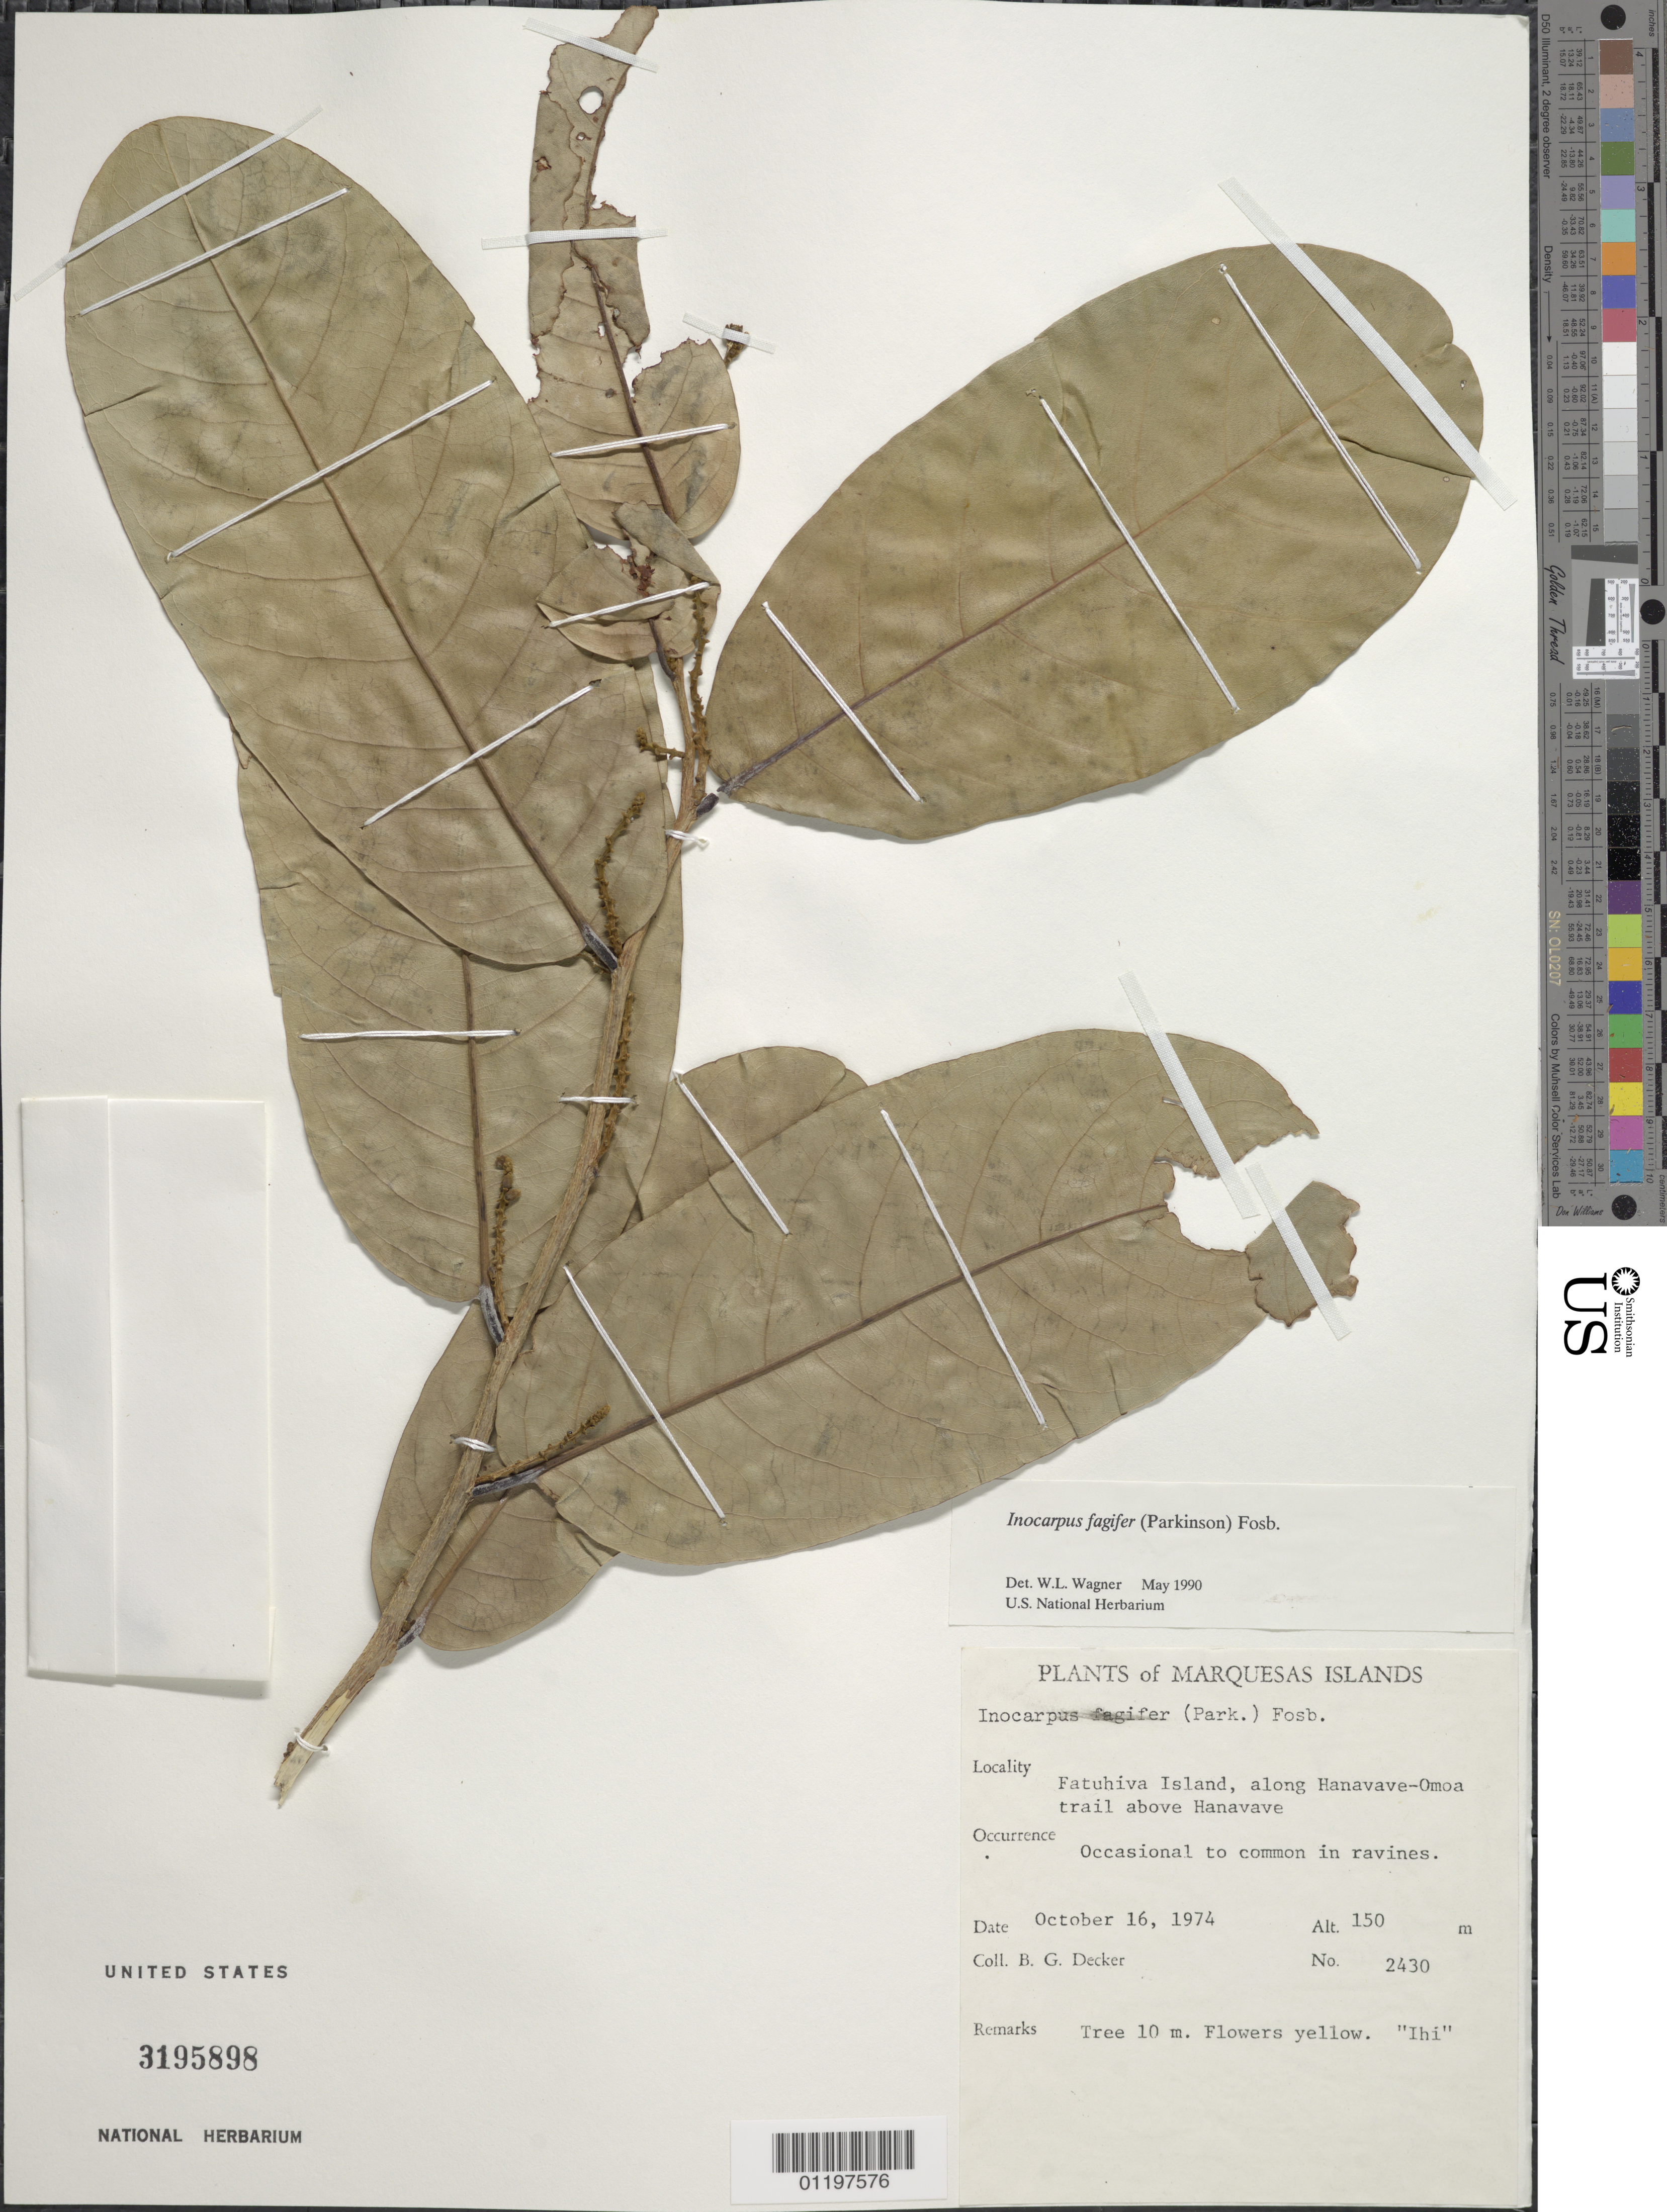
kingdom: Plantae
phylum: Tracheophyta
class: Magnoliopsida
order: Fabales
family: Fabaceae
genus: Inocarpus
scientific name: Inocarpus fagifer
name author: (Parkinson) Fosberg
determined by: Wagner, W. L., (BOT), Smithsonian Institution - National Museum of Natural History (UNITED STATES)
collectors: B. G. Decker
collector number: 2430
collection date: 1974-10-16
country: French Polynesia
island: Fatu Hiva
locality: Hanavave-'Omo'a Trail above Hanavave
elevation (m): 150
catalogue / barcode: US 3195898